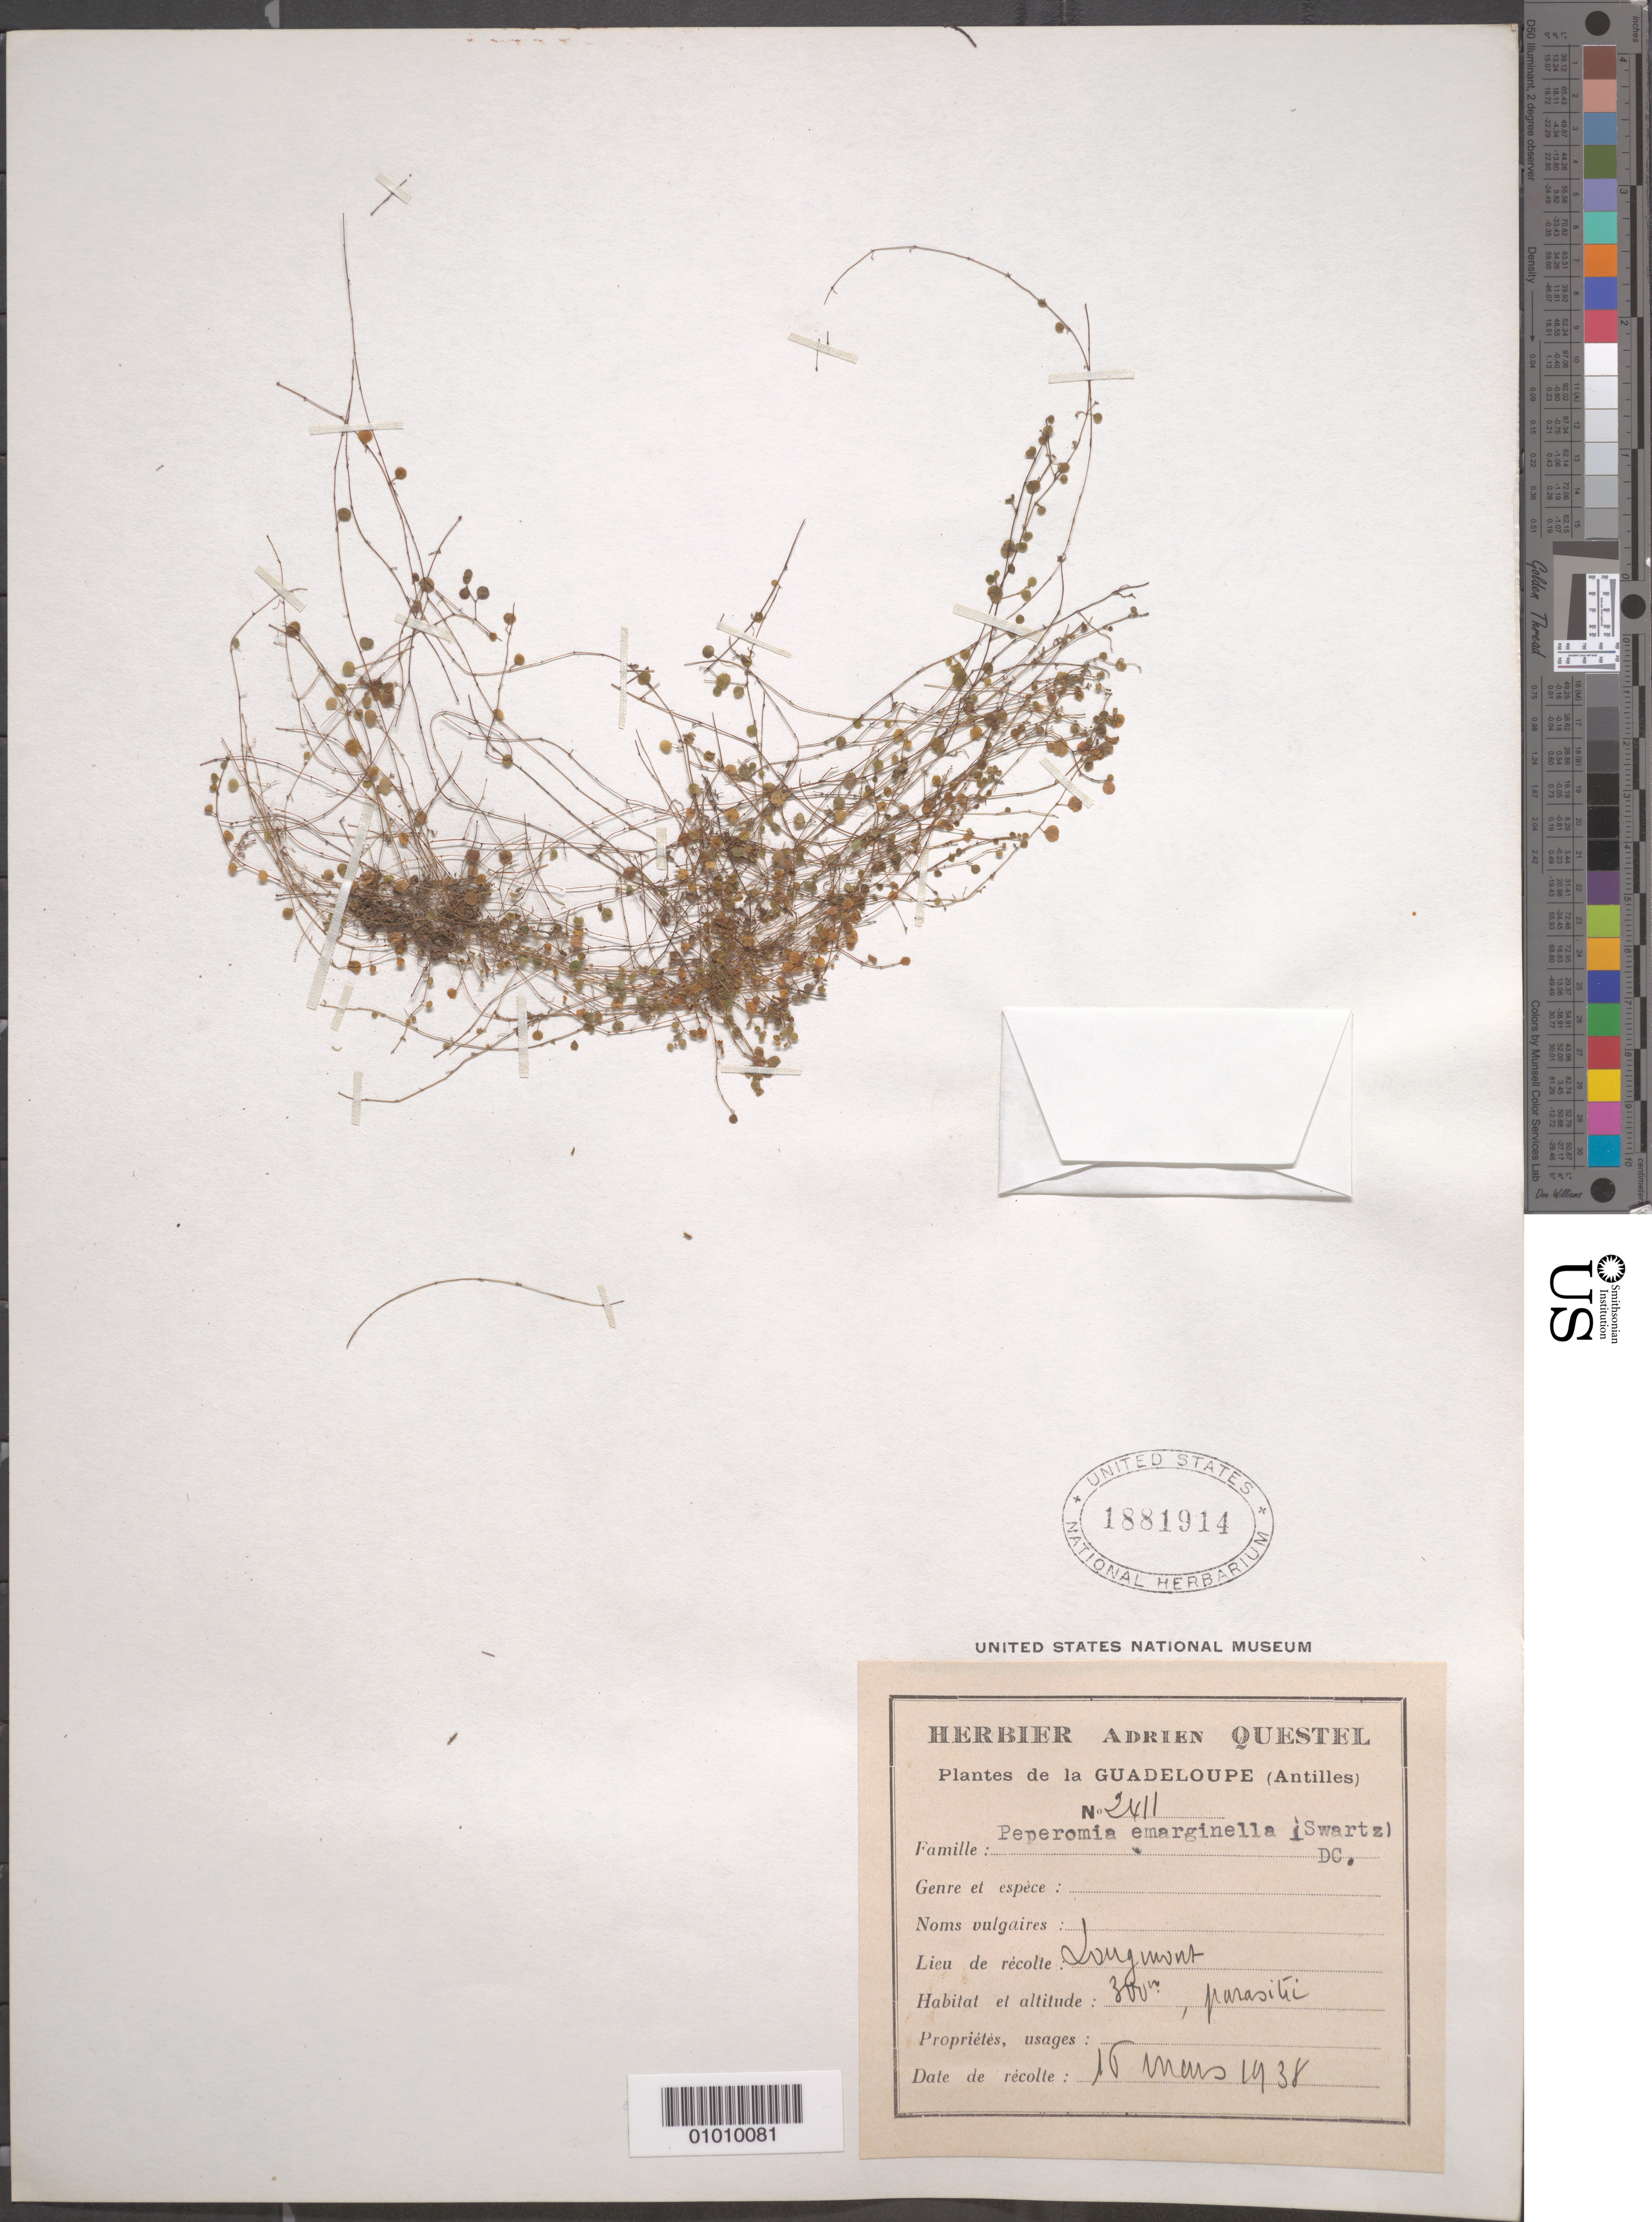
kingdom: Plantae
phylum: Tracheophyta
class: Magnoliopsida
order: Piperales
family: Piperaceae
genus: Peperomia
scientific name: Peperomia emarginella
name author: (Sw. ex Wikstr.) C. DC.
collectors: A. Questel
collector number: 2411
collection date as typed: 16 Mar 1938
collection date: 1938-03-16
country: Guadeloupe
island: Basse Terre [Guadeloupe]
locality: longmont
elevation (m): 300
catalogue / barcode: US 1881914